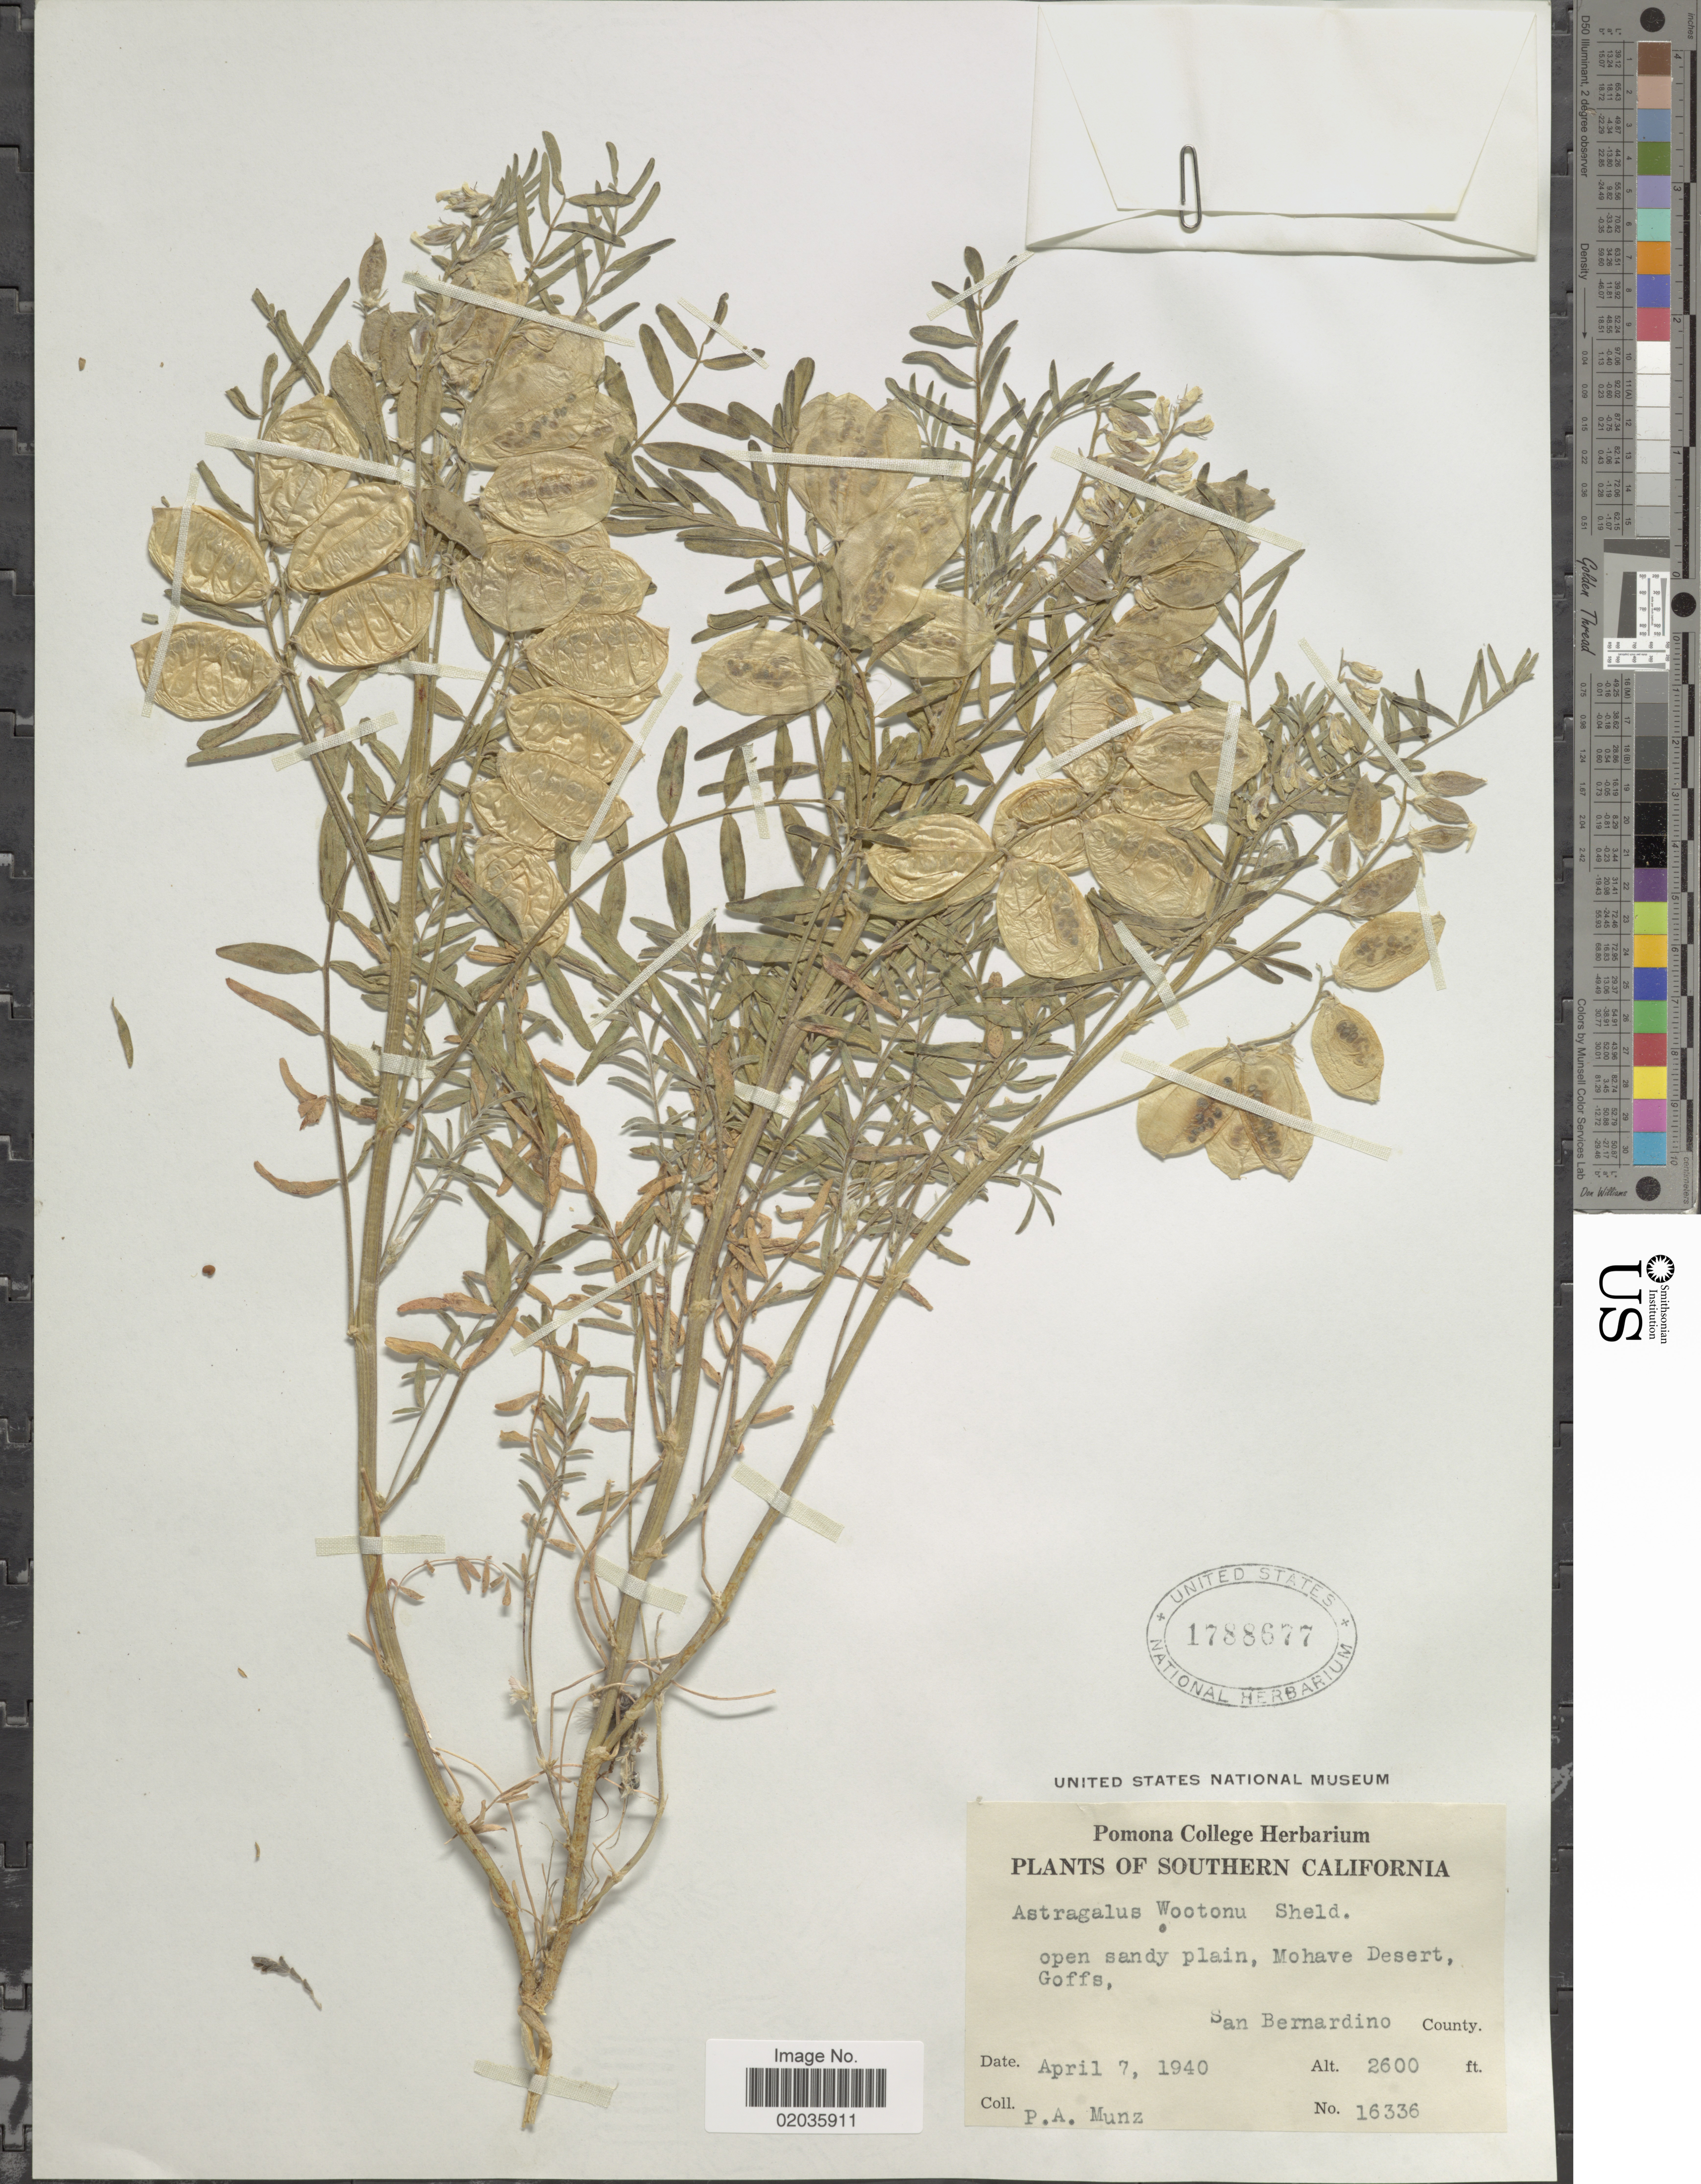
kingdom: Plantae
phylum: Tracheophyta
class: Magnoliopsida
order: Fabales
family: Fabaceae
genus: Astragalus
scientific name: Astragalus wootonii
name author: E. Sheld.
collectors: P. A. Munz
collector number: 16336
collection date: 1940-04-07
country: United States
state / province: California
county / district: San Bernardino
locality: San Bernardino County, Mohave Desert Goffs. Southern California.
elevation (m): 792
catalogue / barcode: US 1788677